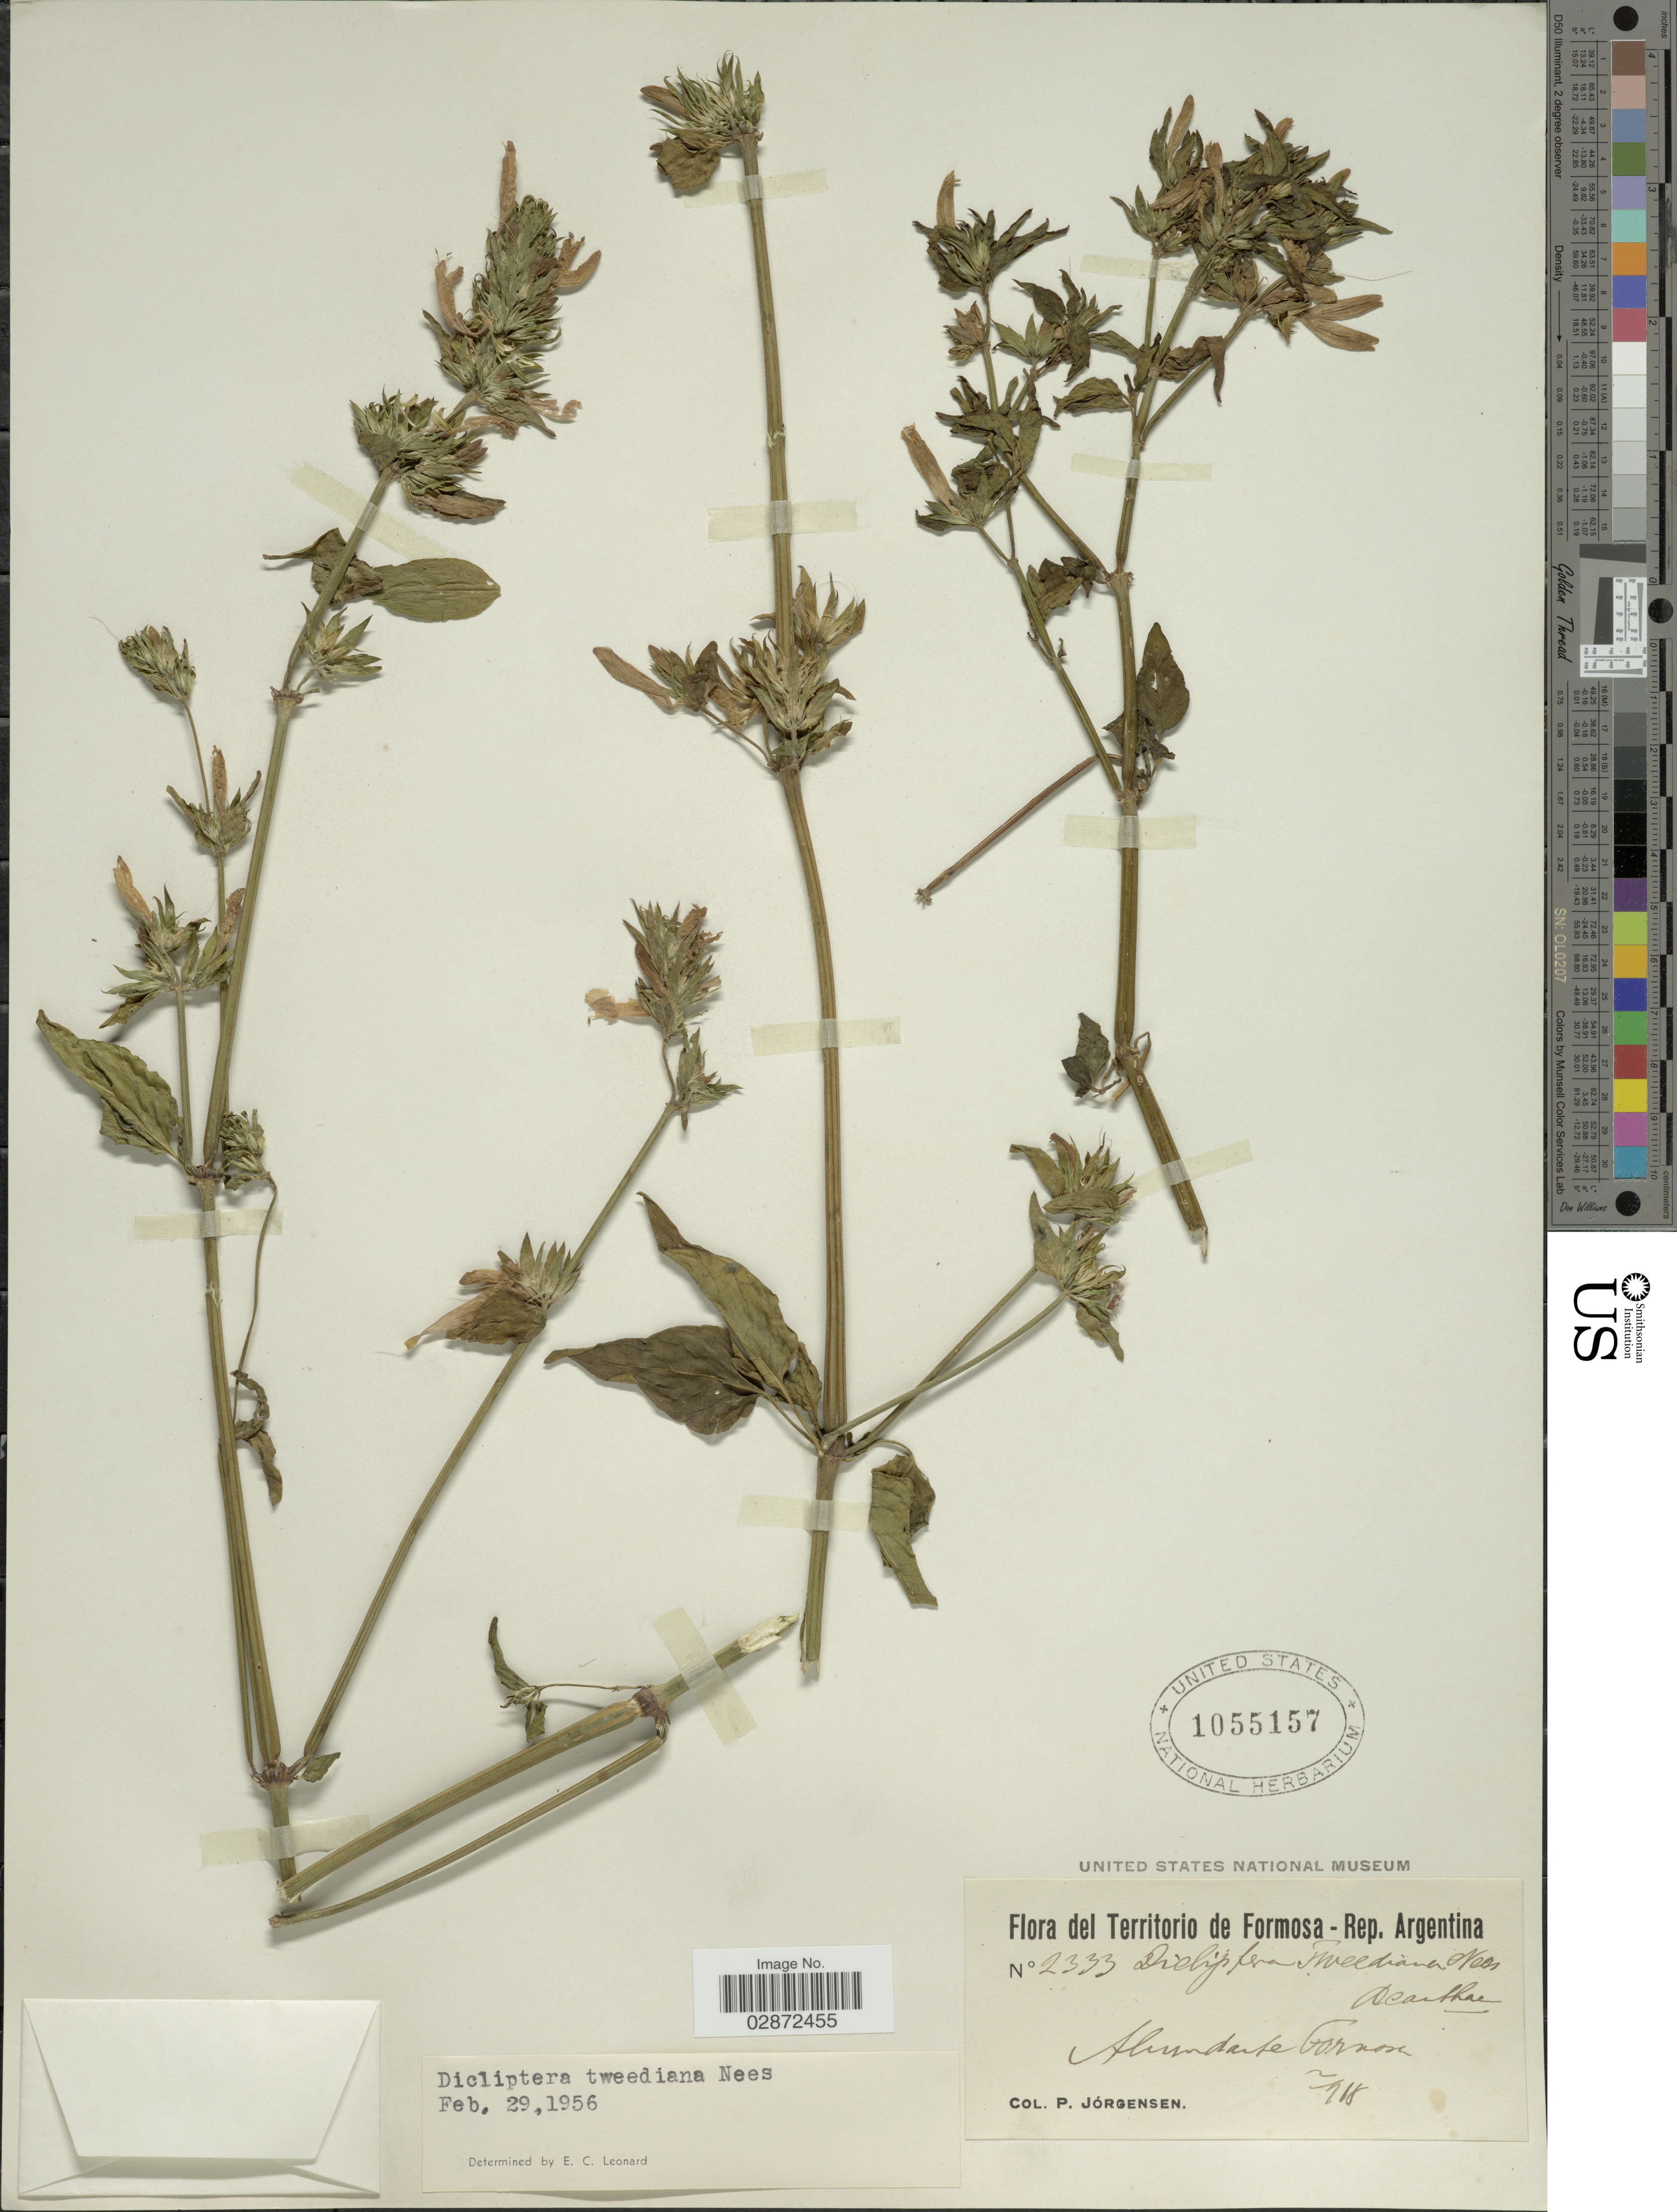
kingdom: Plantae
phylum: Tracheophyta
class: Magnoliopsida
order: Lamiales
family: Acanthaceae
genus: Dicliptera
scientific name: Dicliptera squarrosa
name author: Nees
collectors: P. Jörgensen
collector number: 2333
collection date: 1918-02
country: Argentina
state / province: Formosa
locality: Territorio de Formosa - Rep. Argentina. Abundante Formosa.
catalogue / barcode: US 1055157